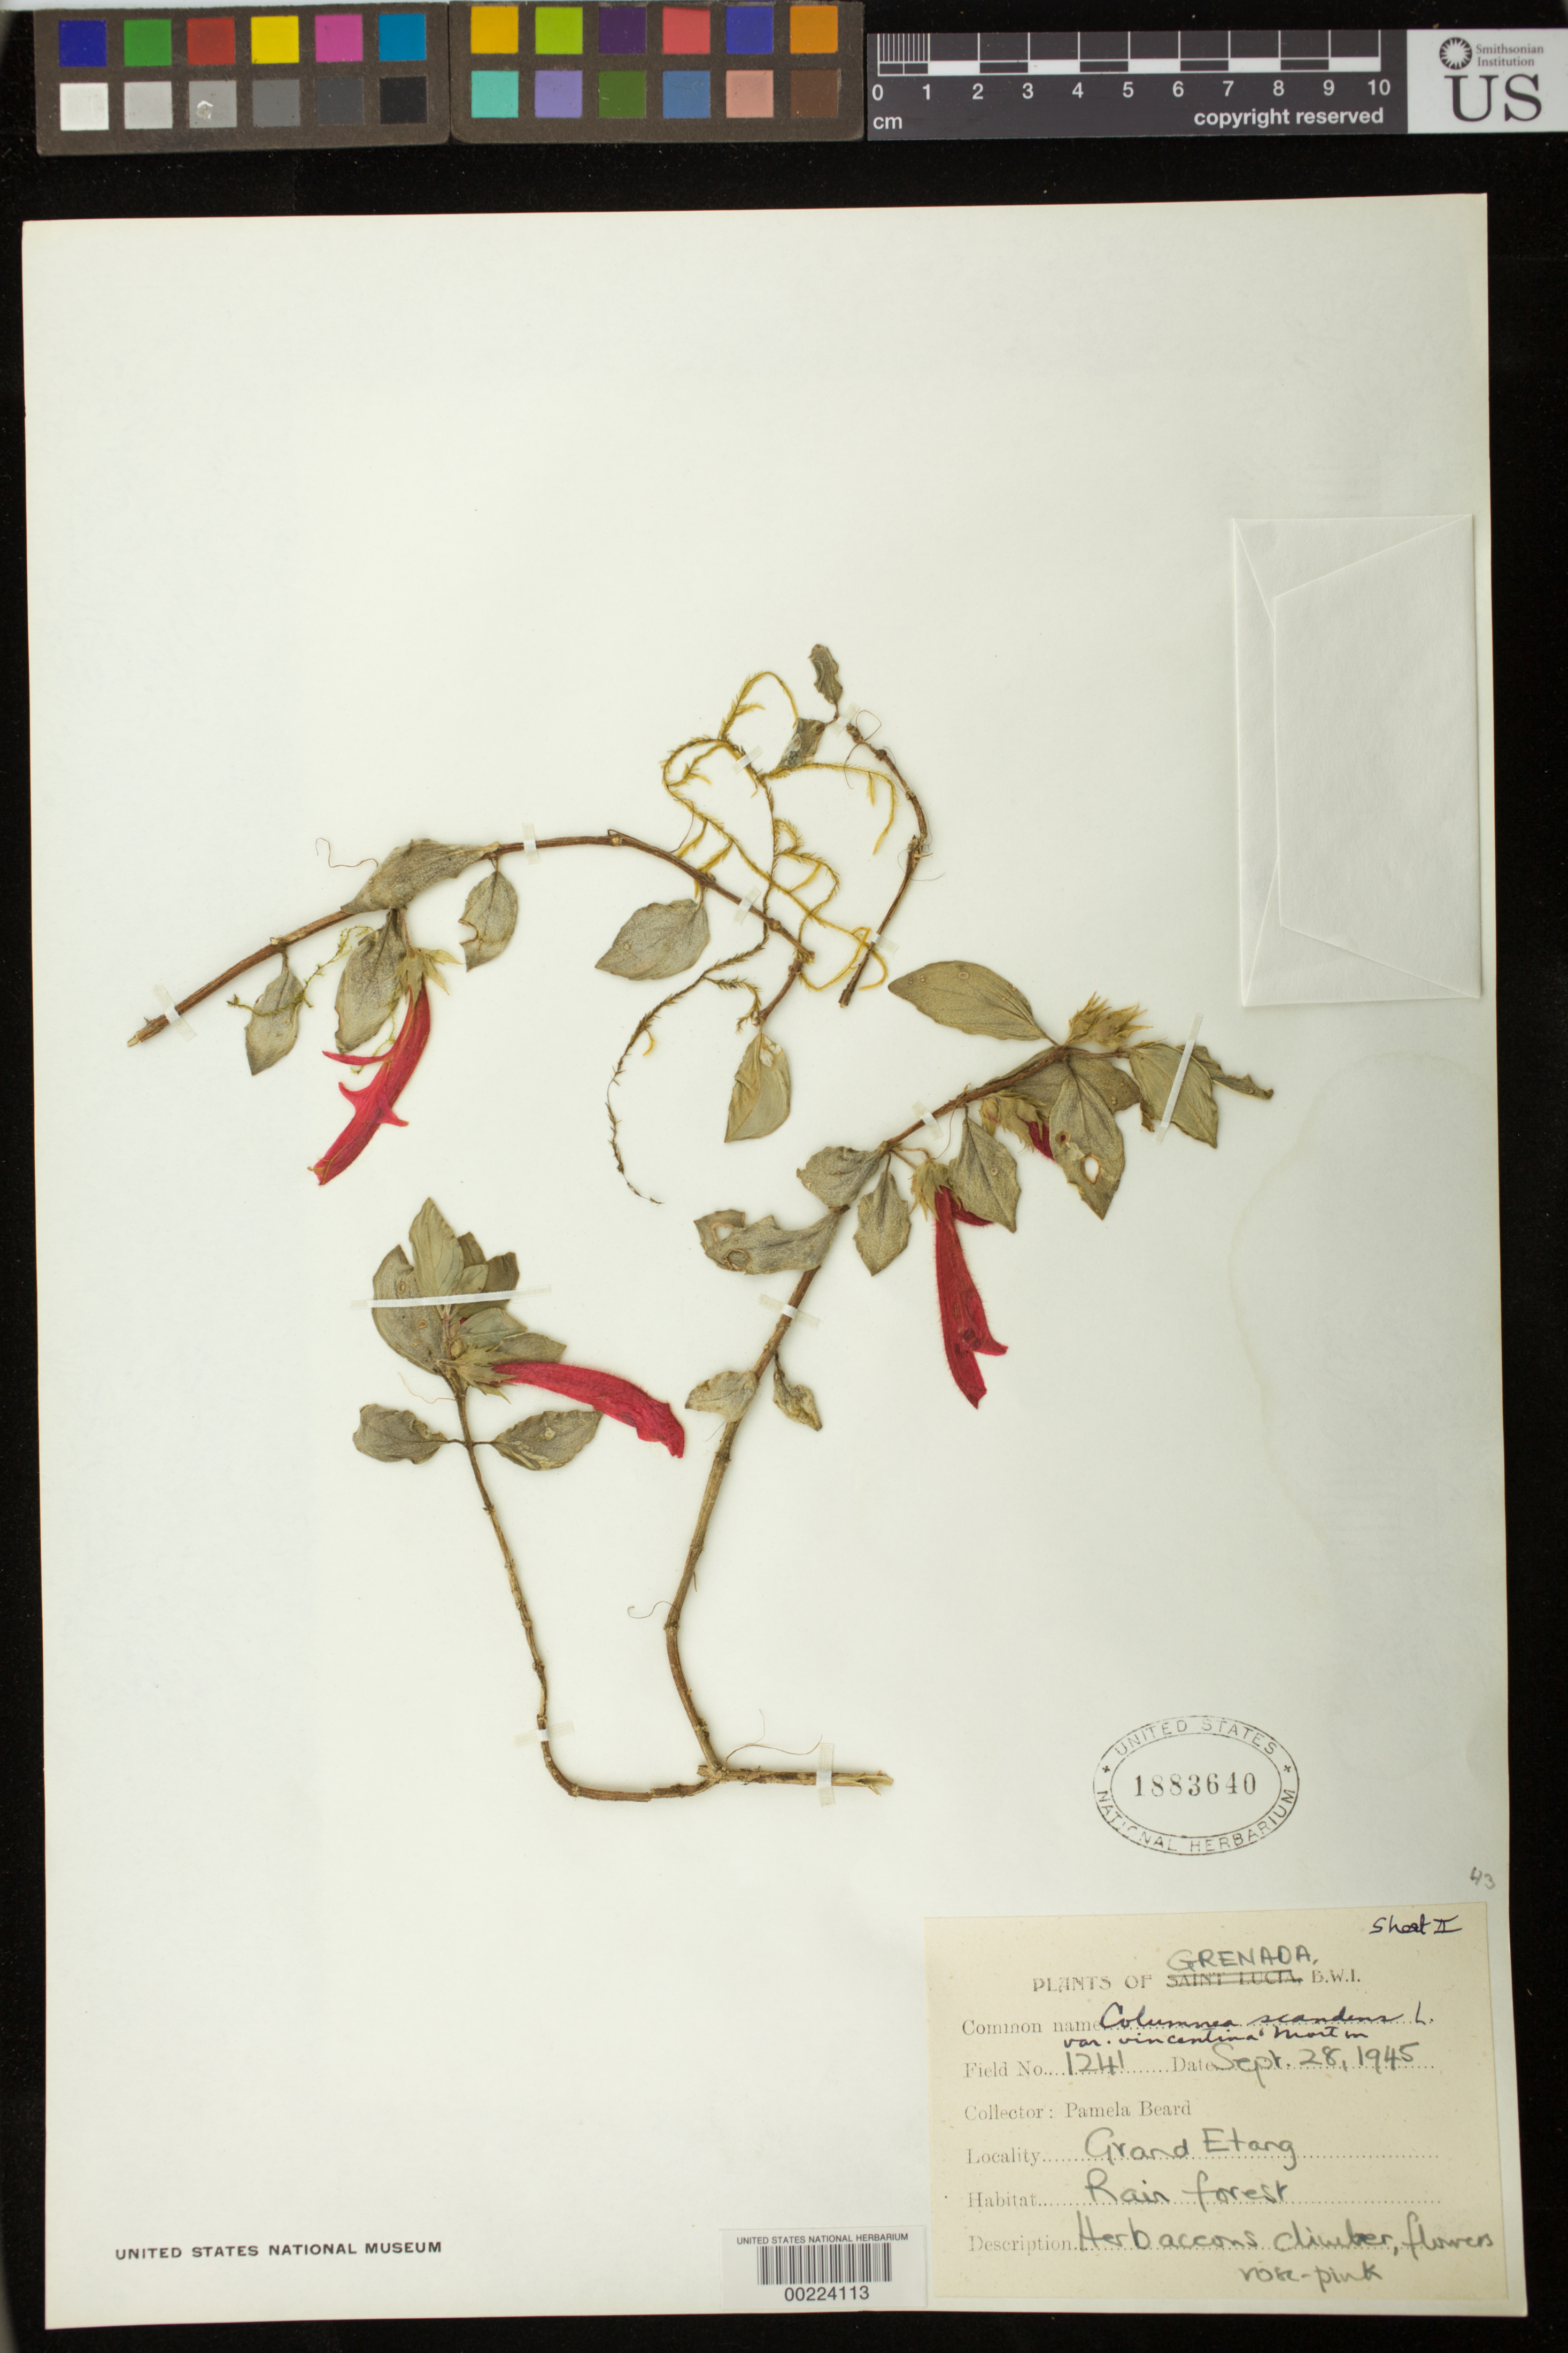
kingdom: Plantae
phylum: Tracheophyta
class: Magnoliopsida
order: Lamiales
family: Gesneriaceae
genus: Columnea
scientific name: Columnea scandens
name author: L.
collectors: P. Beard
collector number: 1241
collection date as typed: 28 Sep 1945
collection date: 1945-09-28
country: Grenada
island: Grenada I.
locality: Grand Etang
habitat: Rain forest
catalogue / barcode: US 1883640